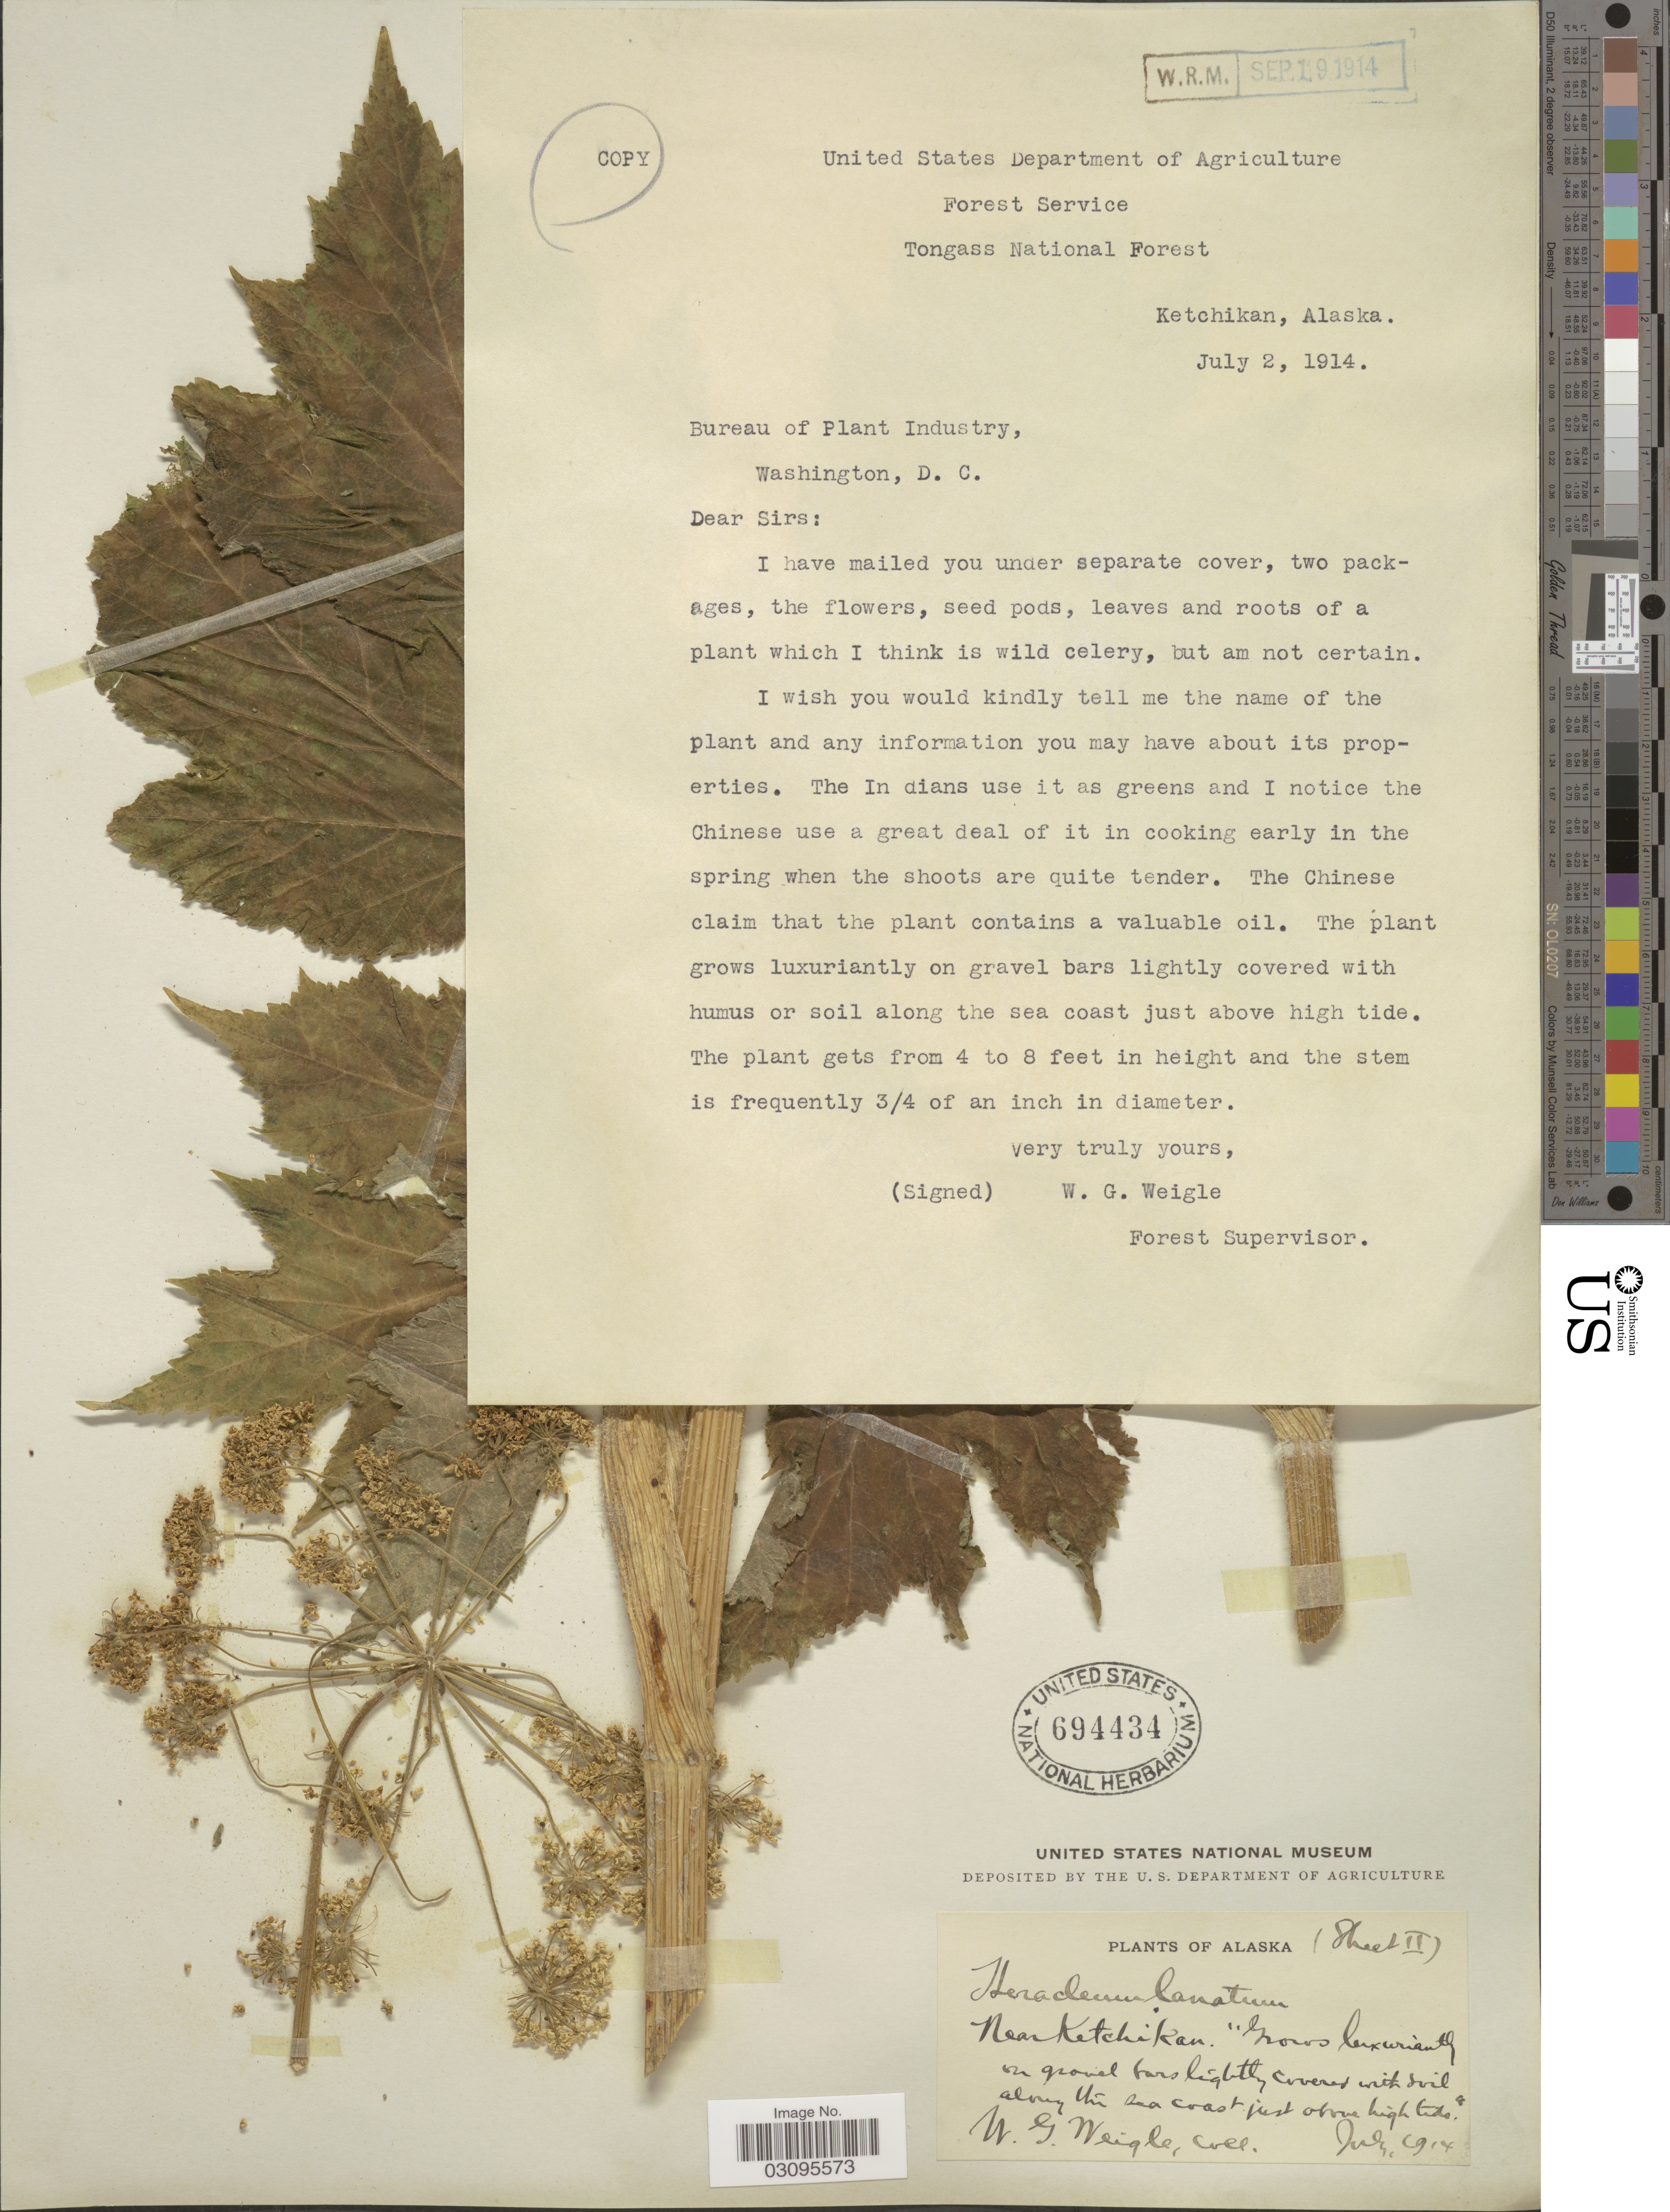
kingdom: Plantae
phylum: Tracheophyta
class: Magnoliopsida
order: Apiales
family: Apiaceae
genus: Heracleum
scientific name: Heracleum lanatum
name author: Michx.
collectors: W. Weigle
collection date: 1914-07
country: United States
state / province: Alaska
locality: Near Ketchikan.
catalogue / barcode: US 694434